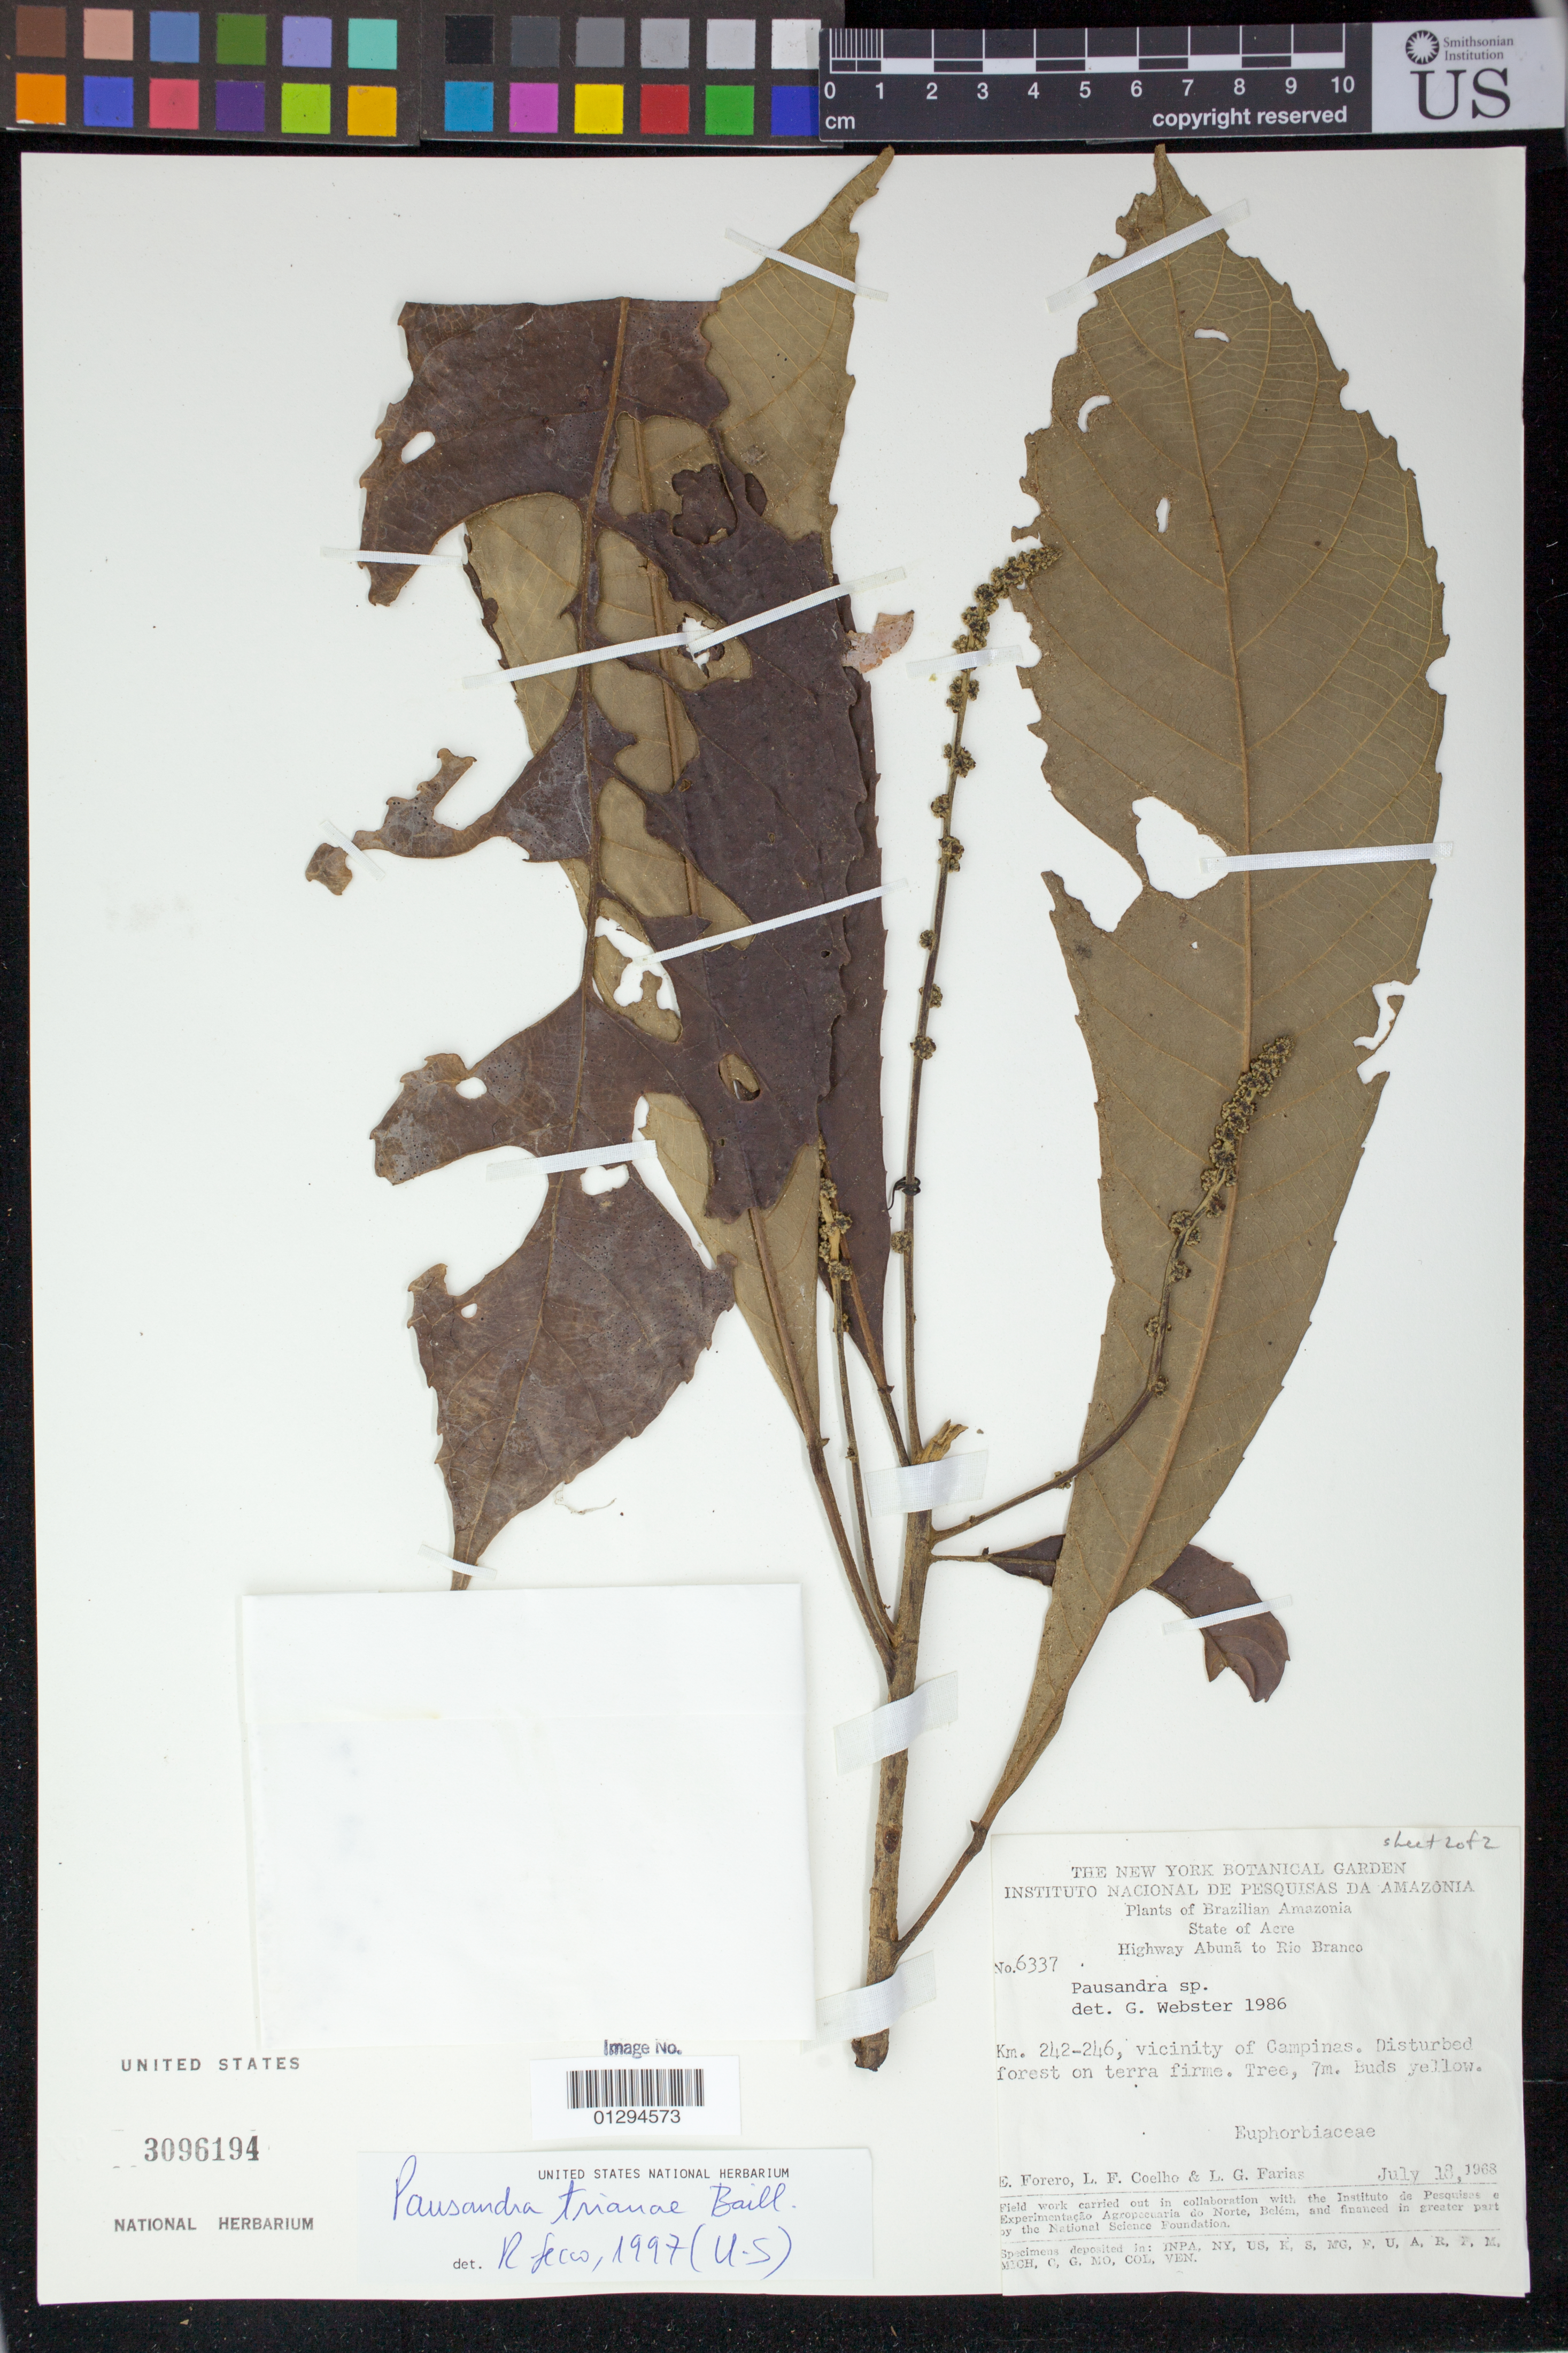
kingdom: Plantae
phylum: Tracheophyta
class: Magnoliopsida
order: Malpighiales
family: Euphorbiaceae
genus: Pausandra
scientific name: Pausandra trianae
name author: (Müll. Arg.) Baill.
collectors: E. Forero, L. F. Coelho & L. G. Farias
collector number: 6337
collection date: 1968-07-18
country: Brazil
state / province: Acre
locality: Highway Abuna to Rio Branco. Km. 242-246, vicinity of Campinas.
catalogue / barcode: US 3096194